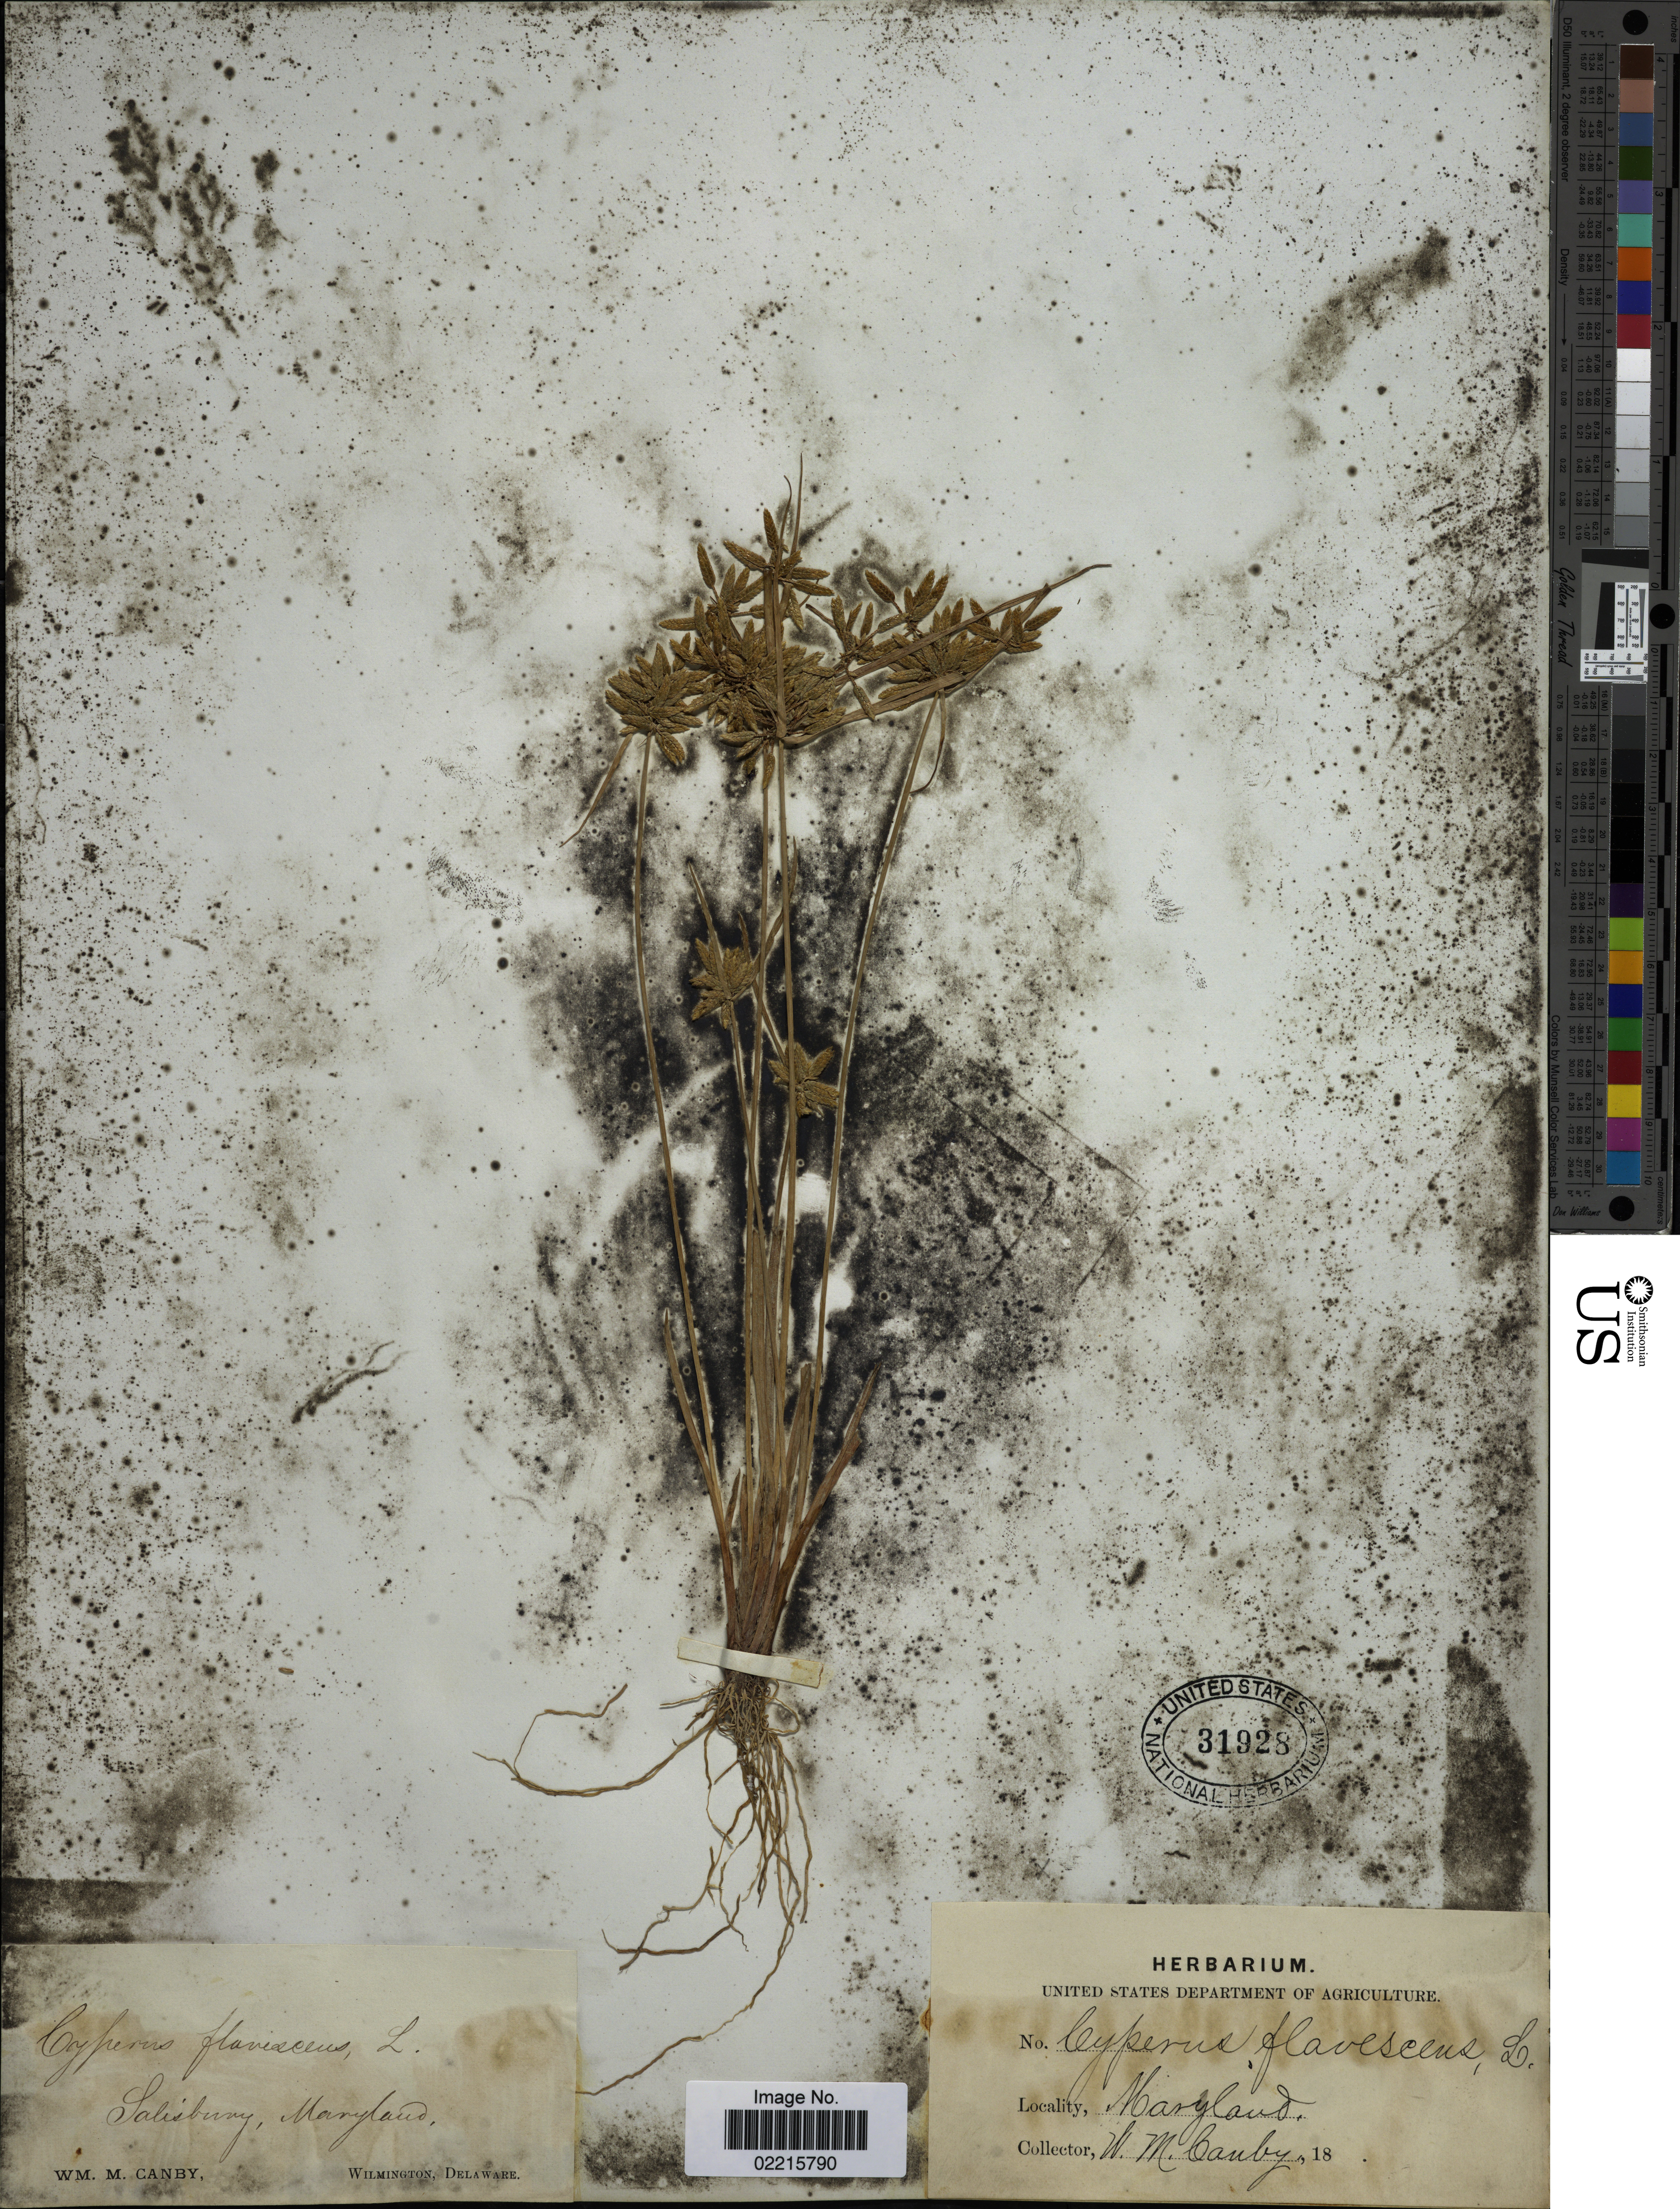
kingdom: Plantae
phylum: Tracheophyta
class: Liliopsida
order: Poales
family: Cyperaceae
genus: Cyperus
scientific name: Cyperus flavescens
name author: L.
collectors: W. M. Canby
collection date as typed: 18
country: United States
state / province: Maryland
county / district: Wicomico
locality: Salisbury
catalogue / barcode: US 31928